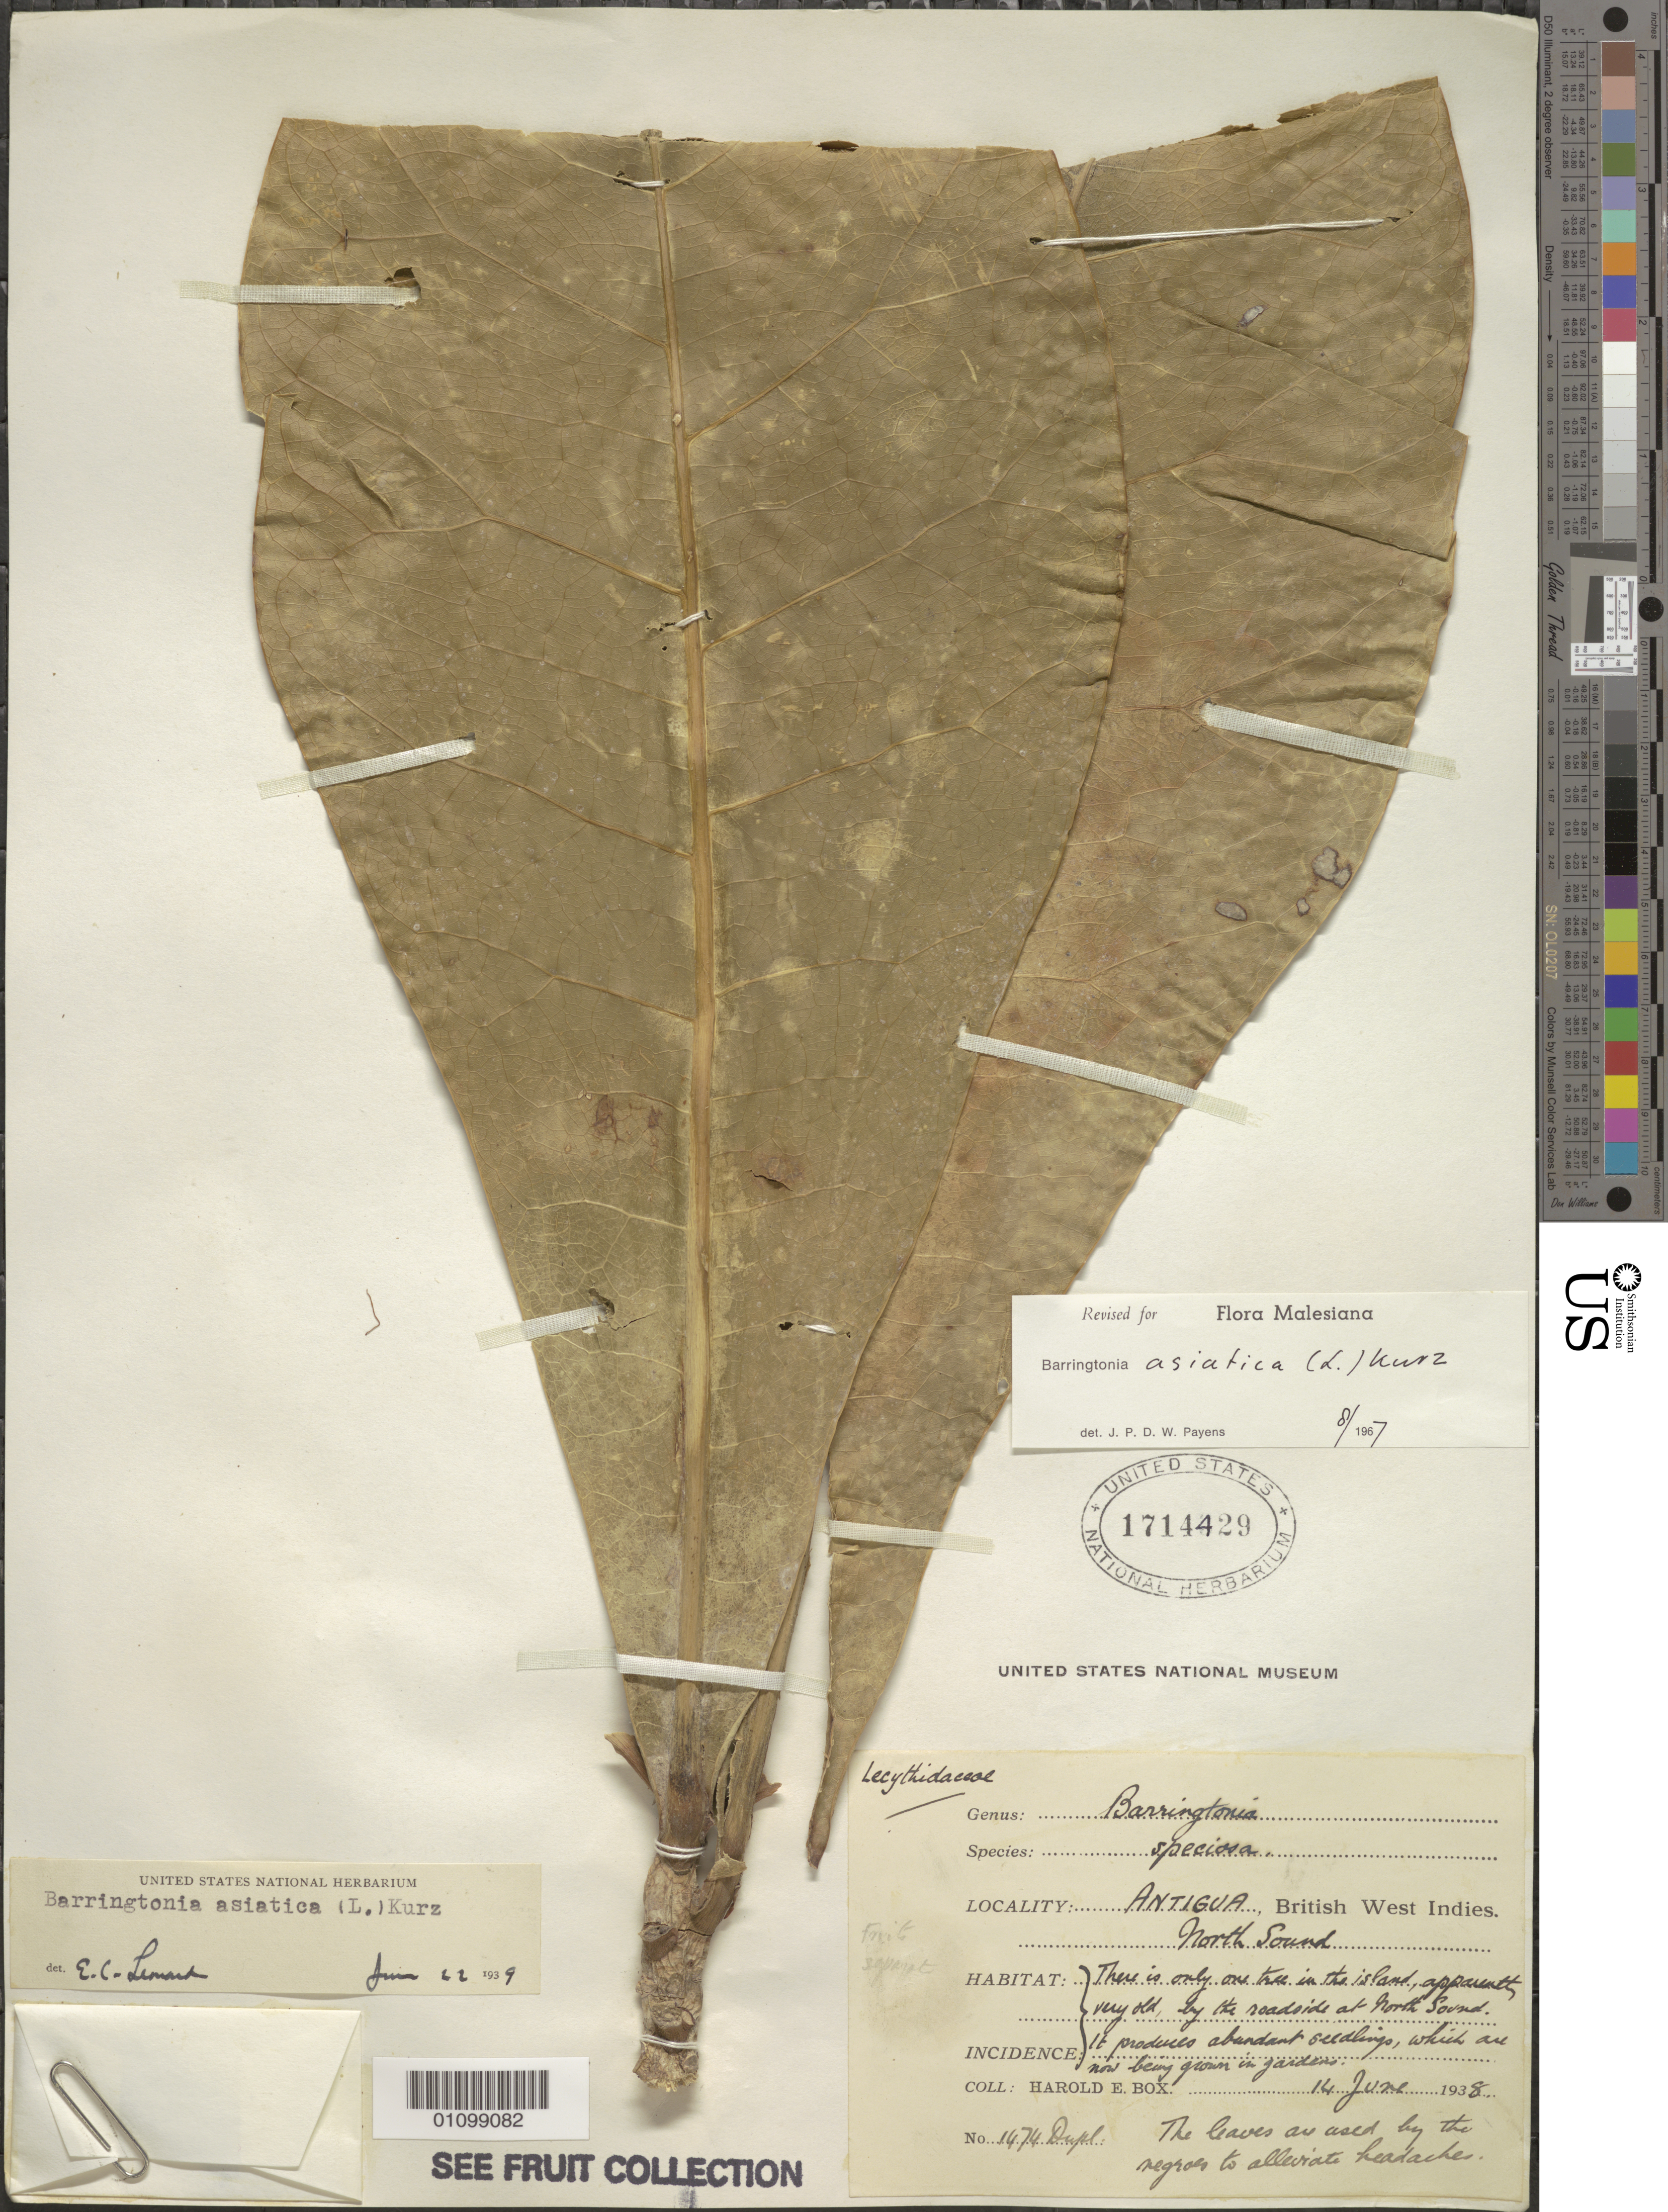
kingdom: Plantae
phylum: Tracheophyta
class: Magnoliopsida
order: Ericales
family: Lecythidaceae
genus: Barringtonia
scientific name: Barringtonia asiatica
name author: (L.) Kurz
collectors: H. E. Box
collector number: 1474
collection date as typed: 14 Jun 1938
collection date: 1938-06-14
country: Antigua and Barbuda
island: Antigua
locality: North Sound.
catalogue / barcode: US 1714429